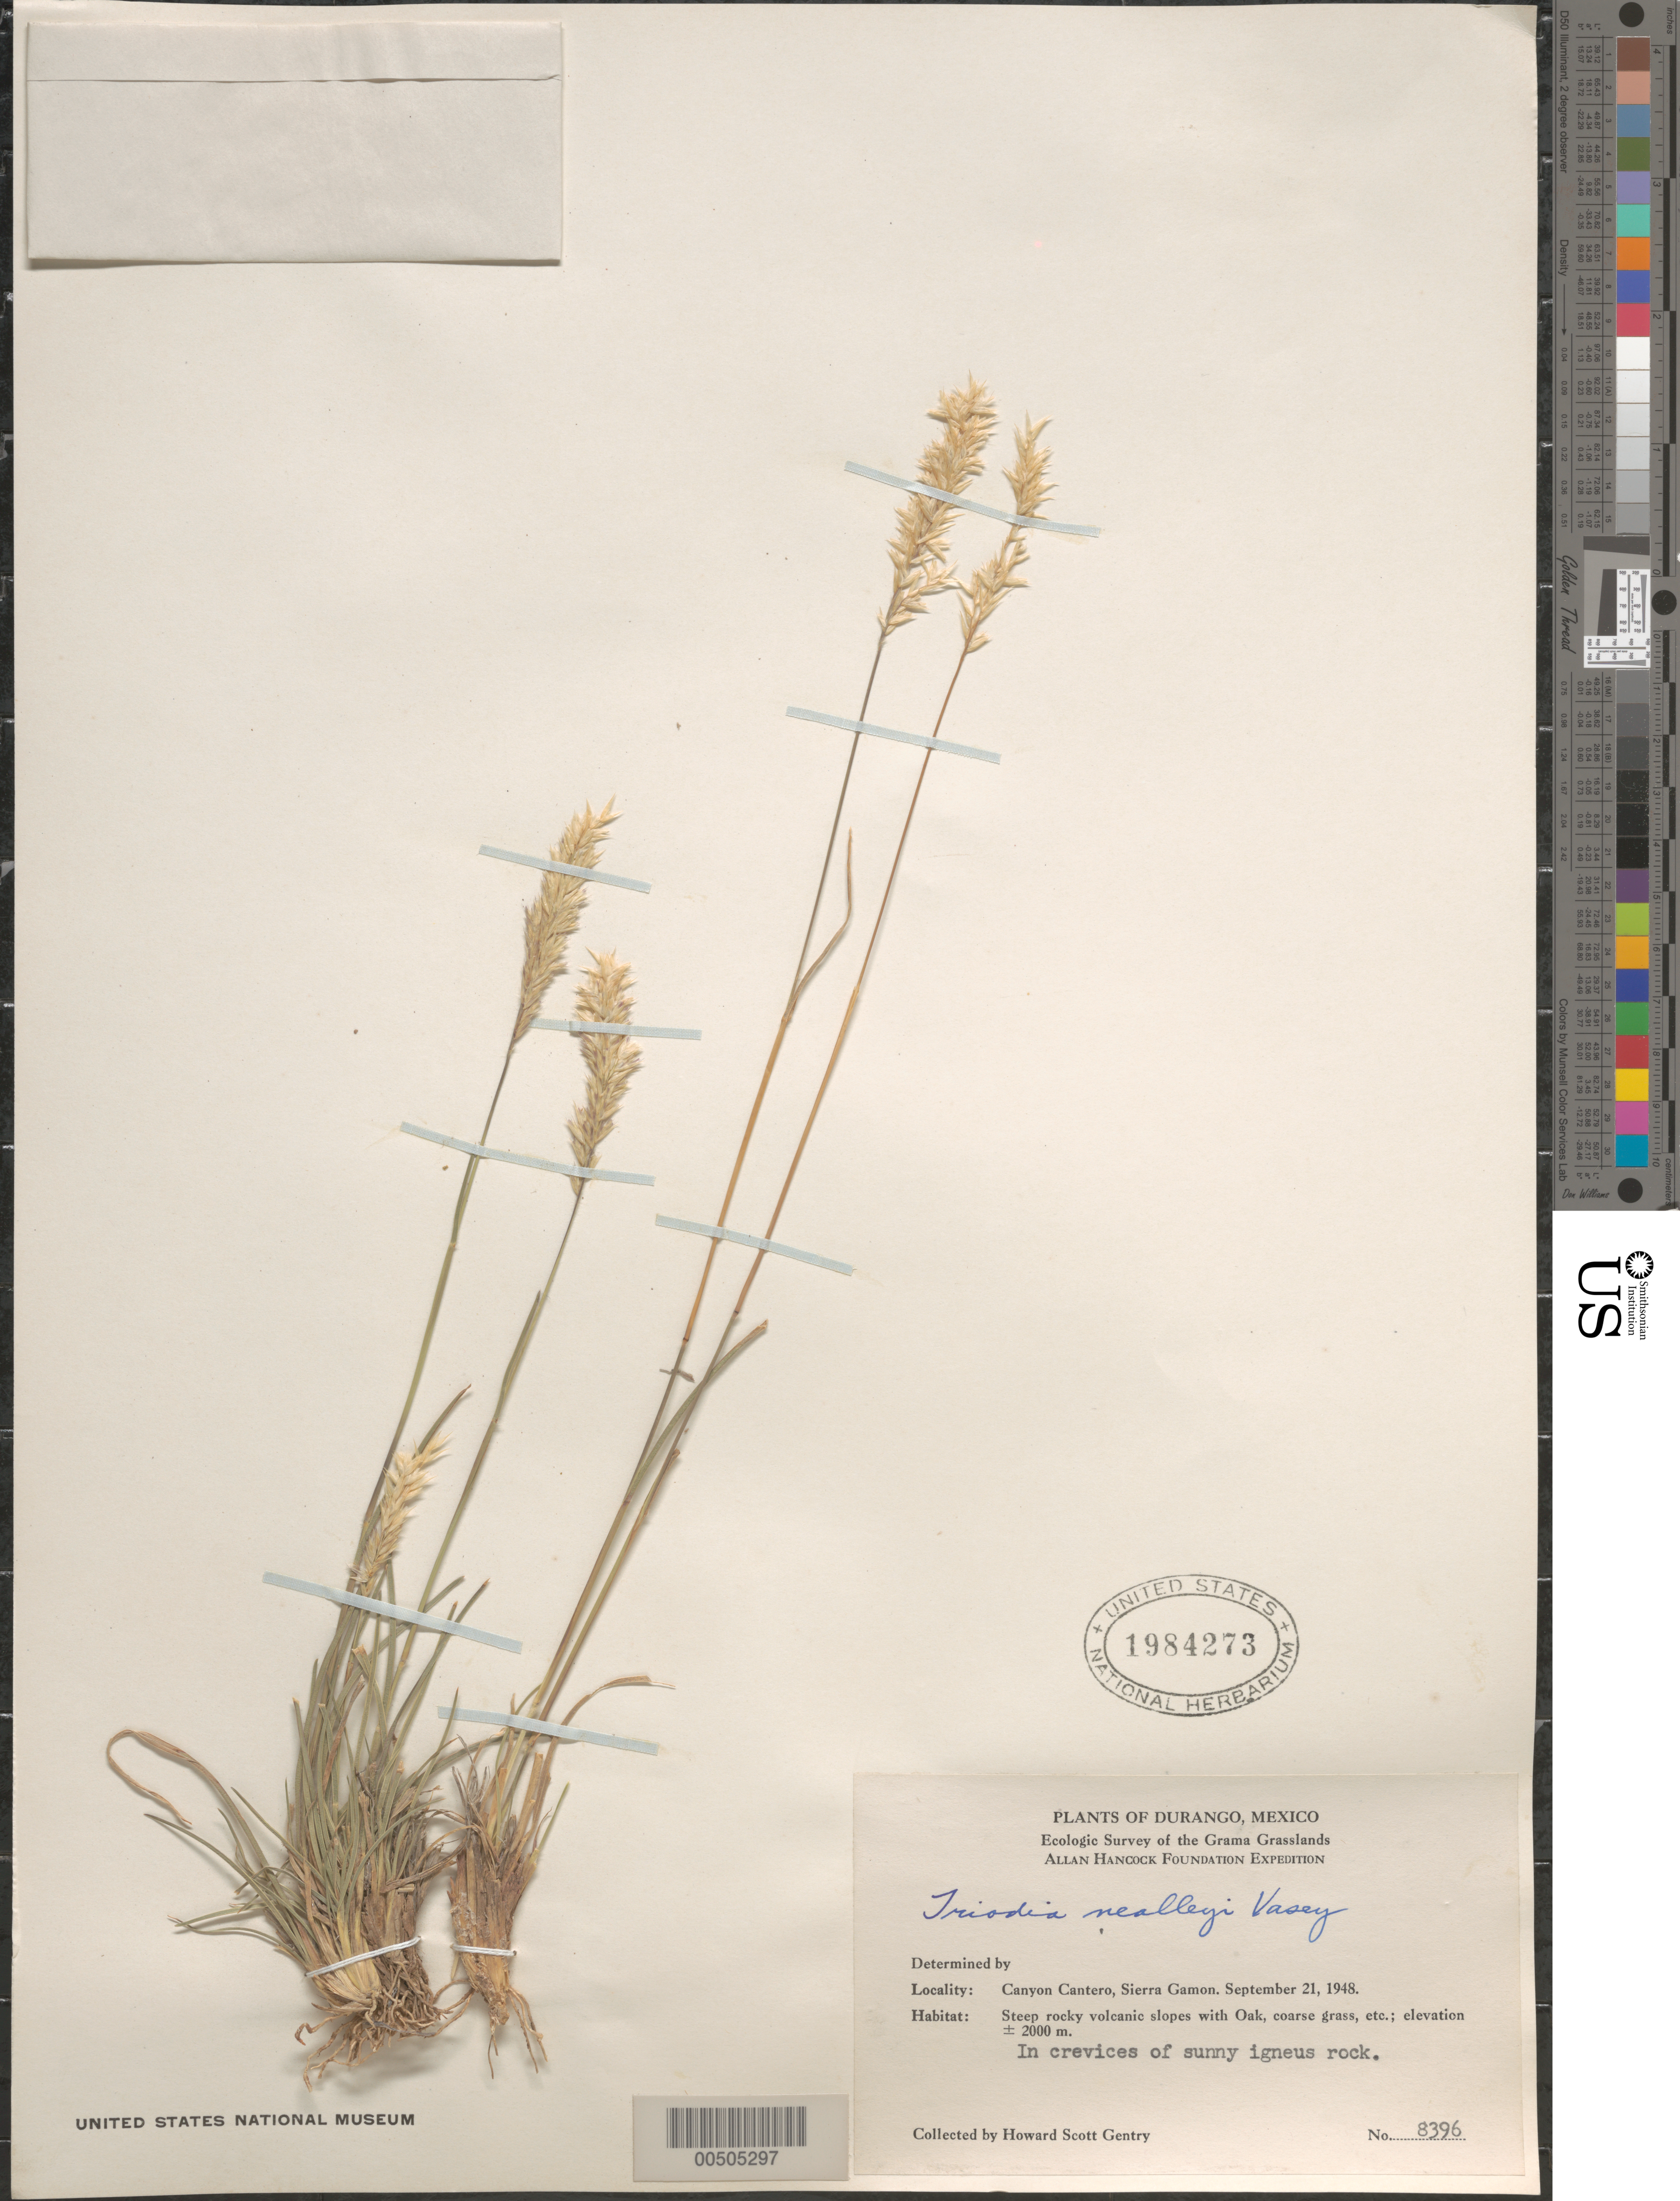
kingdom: Plantae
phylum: Tracheophyta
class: Liliopsida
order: Poales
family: Poaceae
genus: Erioneuron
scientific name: Erioneuron nealleyi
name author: (Vasey) Tateoka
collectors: H. S. Gentry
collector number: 8396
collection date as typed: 21 Sep 1948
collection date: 1948-09-21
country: Mexico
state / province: Durango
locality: Canyon Cantero, Sierra Gamon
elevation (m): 2000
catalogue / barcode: US 1984273